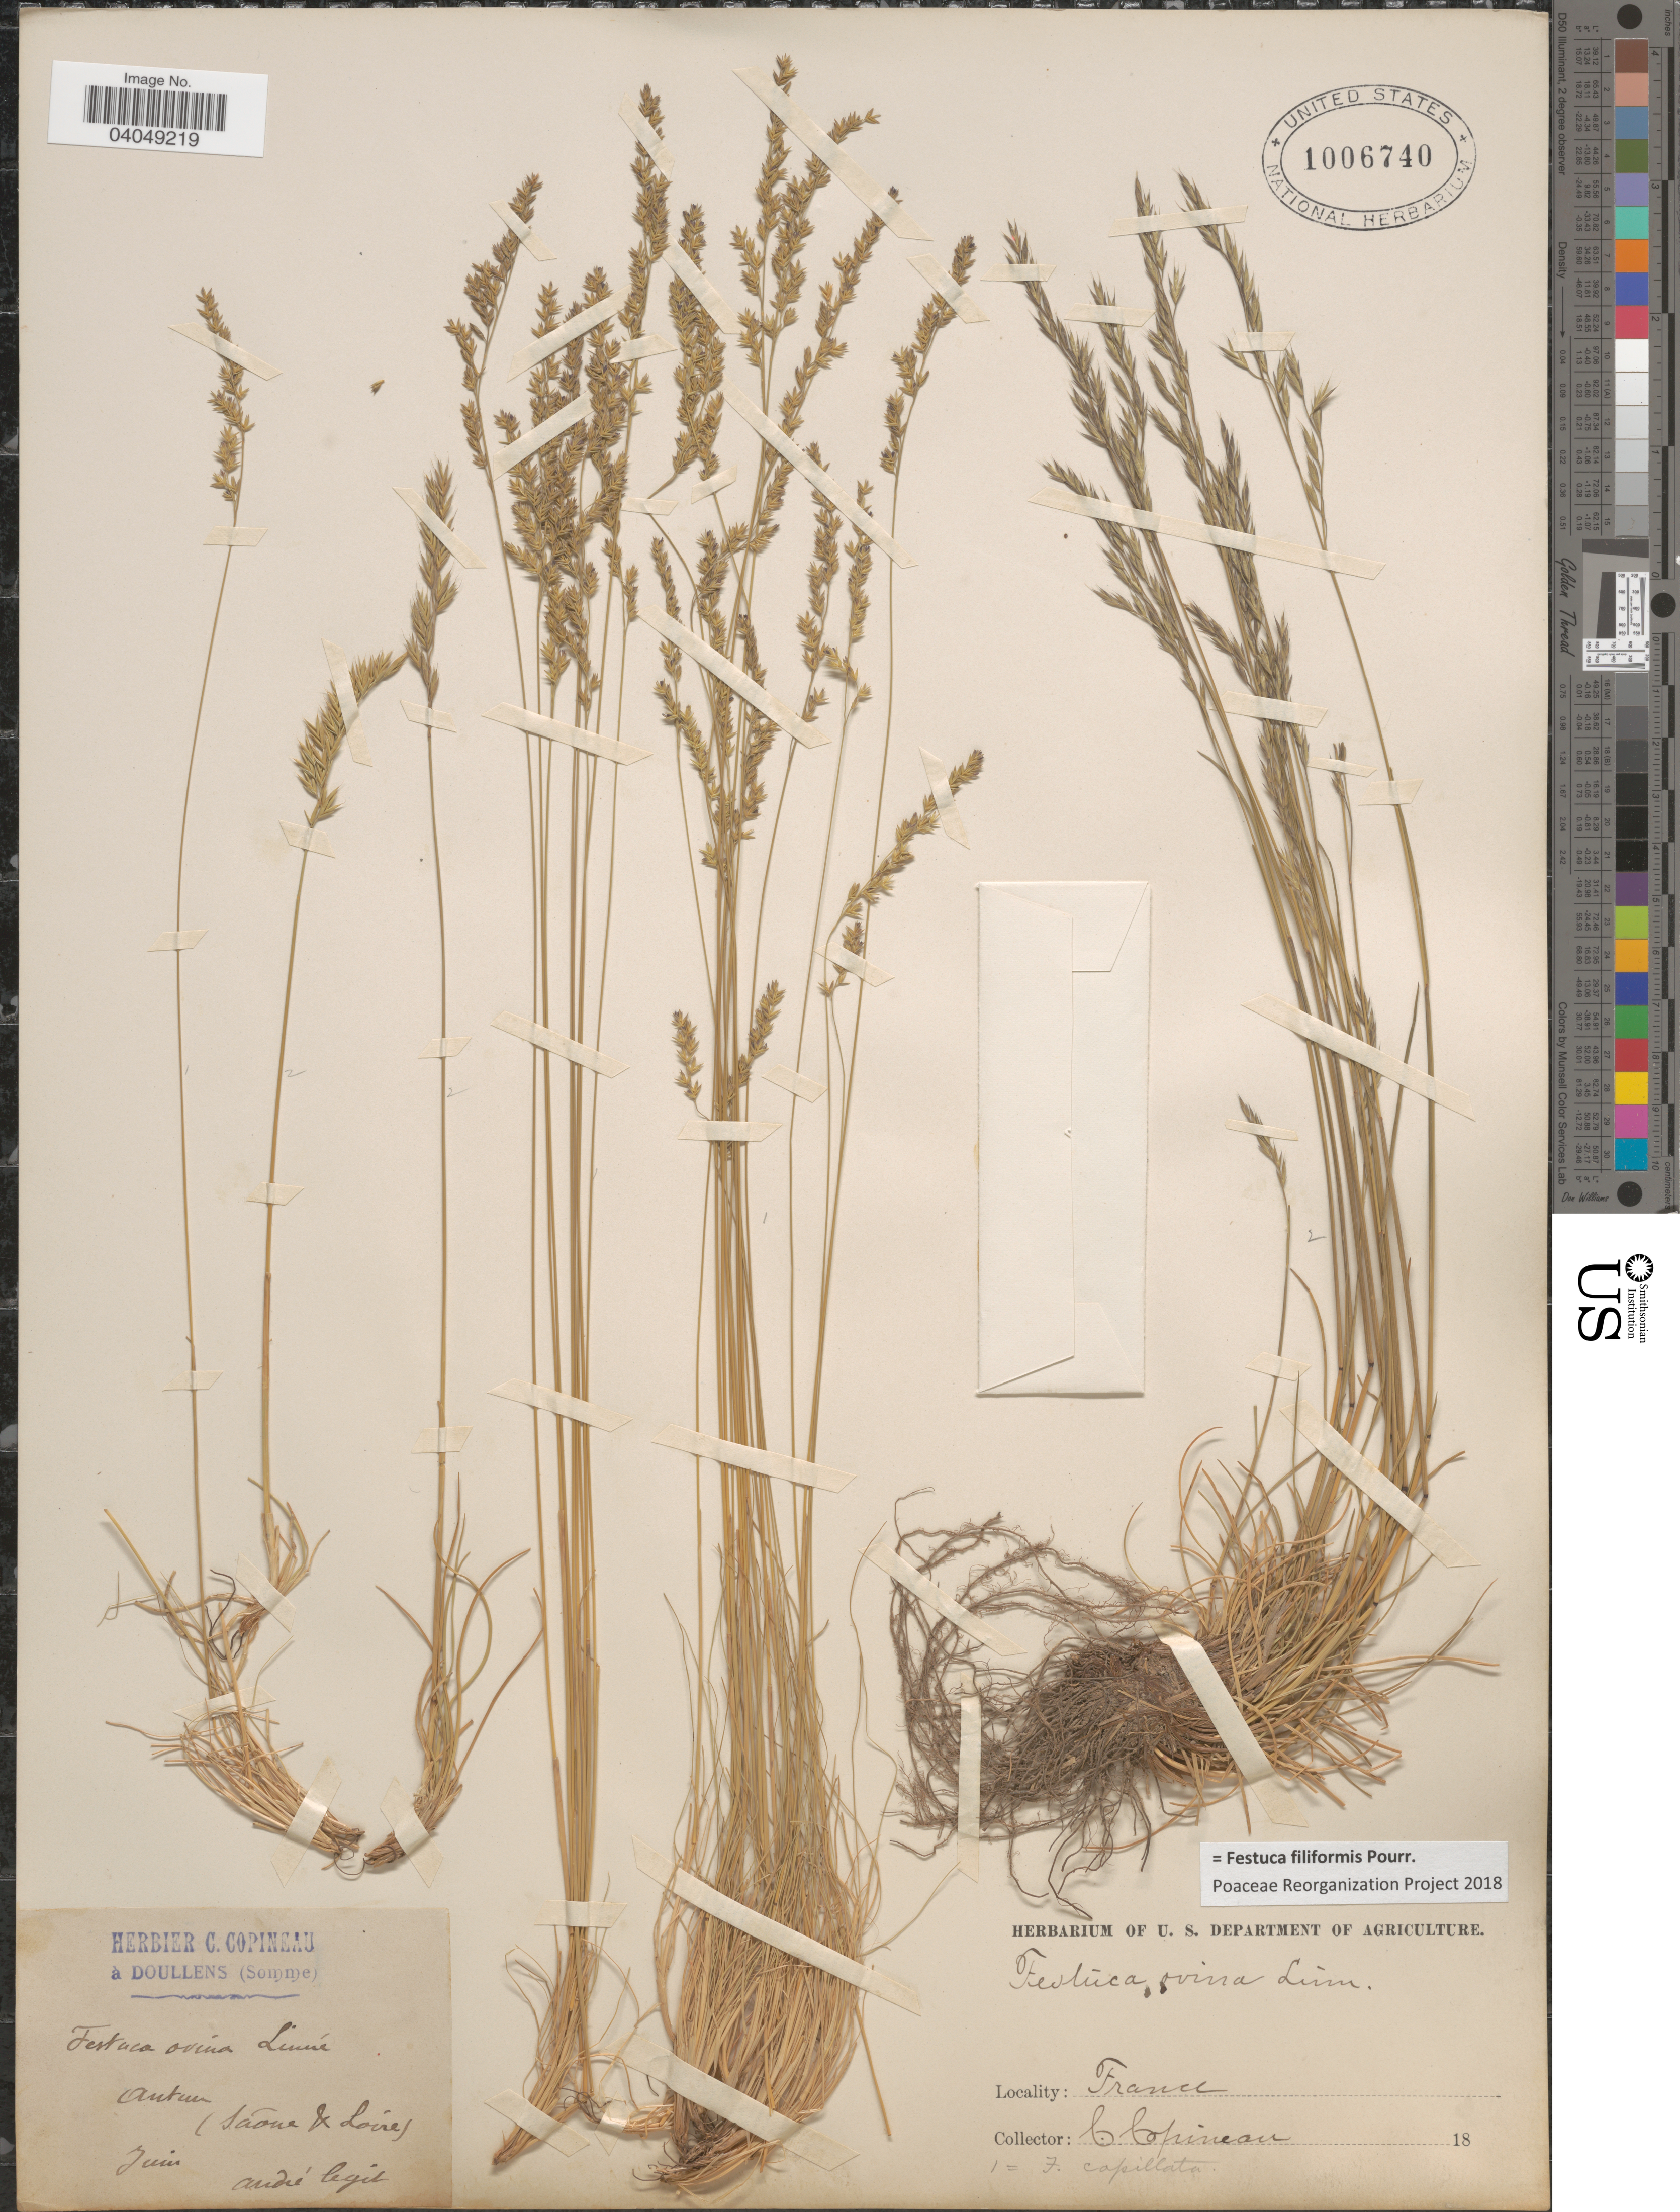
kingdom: Plantae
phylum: Tracheophyta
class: Liliopsida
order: Poales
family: Poaceae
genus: Festuca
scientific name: Festuca filiformis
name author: Pourr.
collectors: André, -- & C. Copineau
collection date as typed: Juin 18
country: France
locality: Autun (Savoie & Loire).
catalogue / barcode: US 1006740